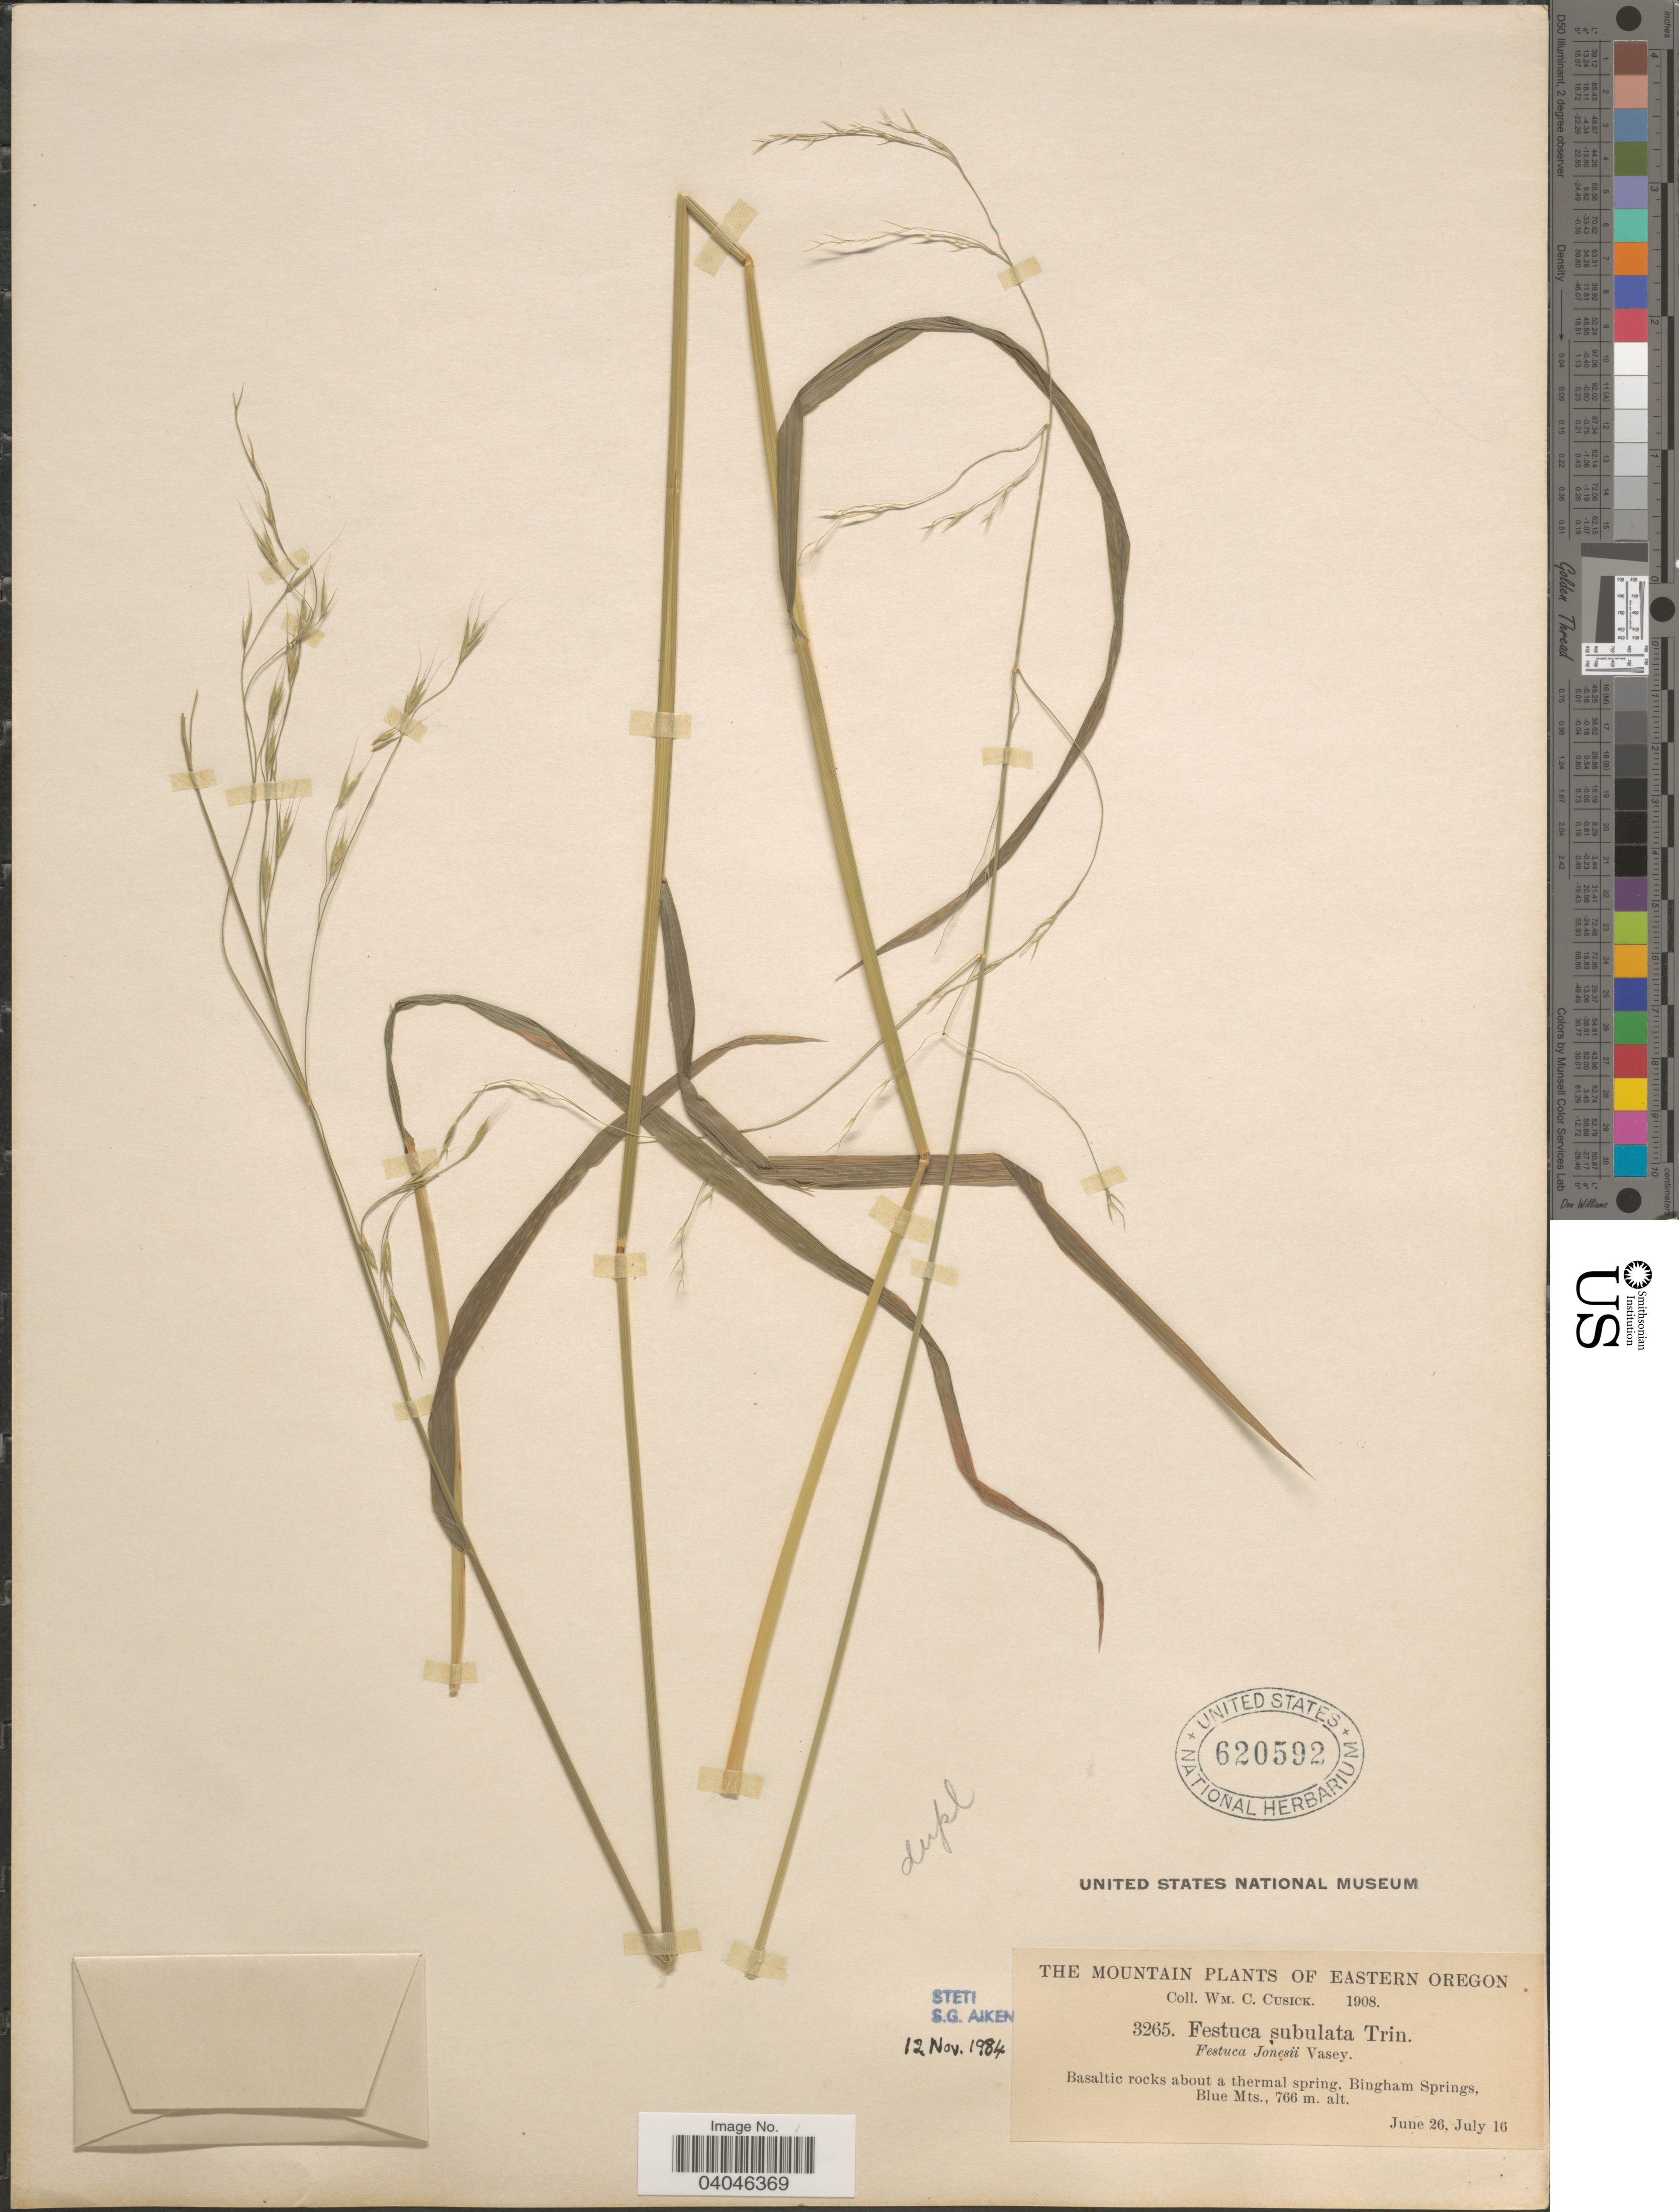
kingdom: Plantae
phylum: Tracheophyta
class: Liliopsida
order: Poales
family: Poaceae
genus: Festuca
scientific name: Festuca subulata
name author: Trin.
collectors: W. C. Cusick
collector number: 3265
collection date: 1908-06-26/1908-07-16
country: United States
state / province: Oregon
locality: Eastern Oregon. Bingham Springs, Blue Mts.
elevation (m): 766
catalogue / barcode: US 620592